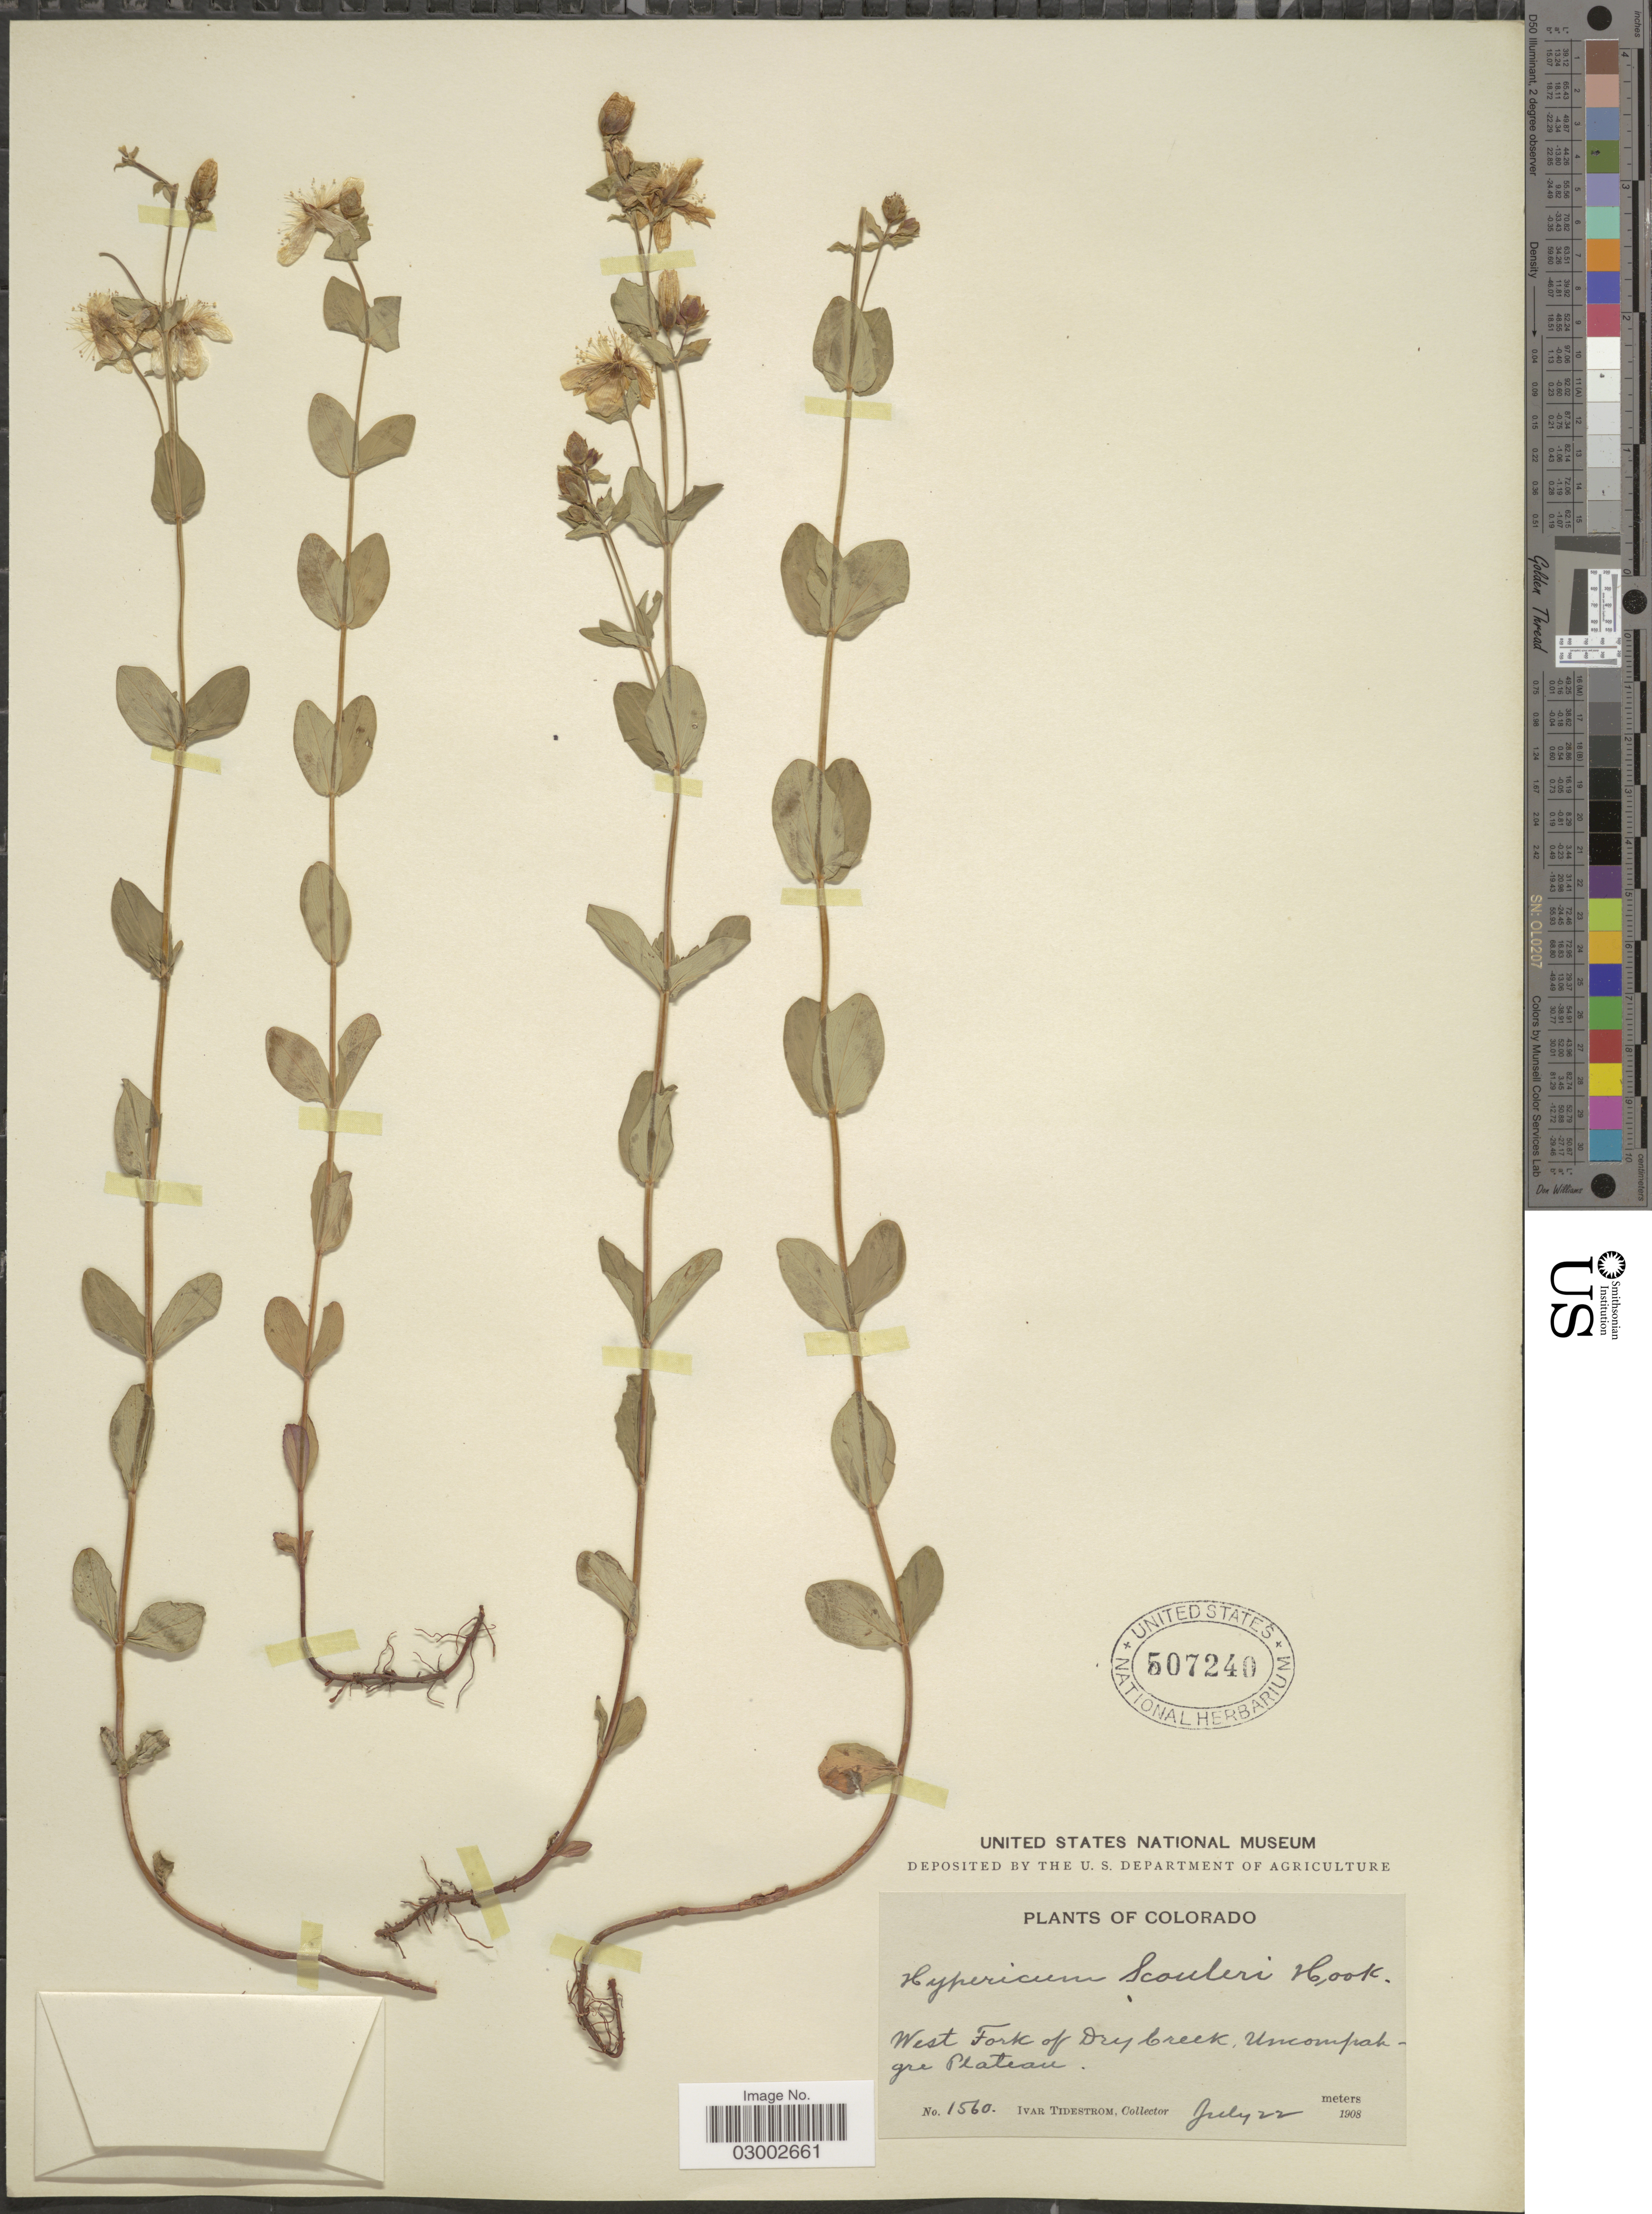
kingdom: Plantae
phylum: Tracheophyta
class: Magnoliopsida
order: Malpighiales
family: Hypericaceae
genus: Hypericum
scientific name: Hypericum scouleri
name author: Hook.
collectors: I. F. Tidestrom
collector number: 1560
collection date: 1908-07-22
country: United States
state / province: Colorado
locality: West Fork of Dry Creek, Uncompahgre Plateau.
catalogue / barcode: US 507240